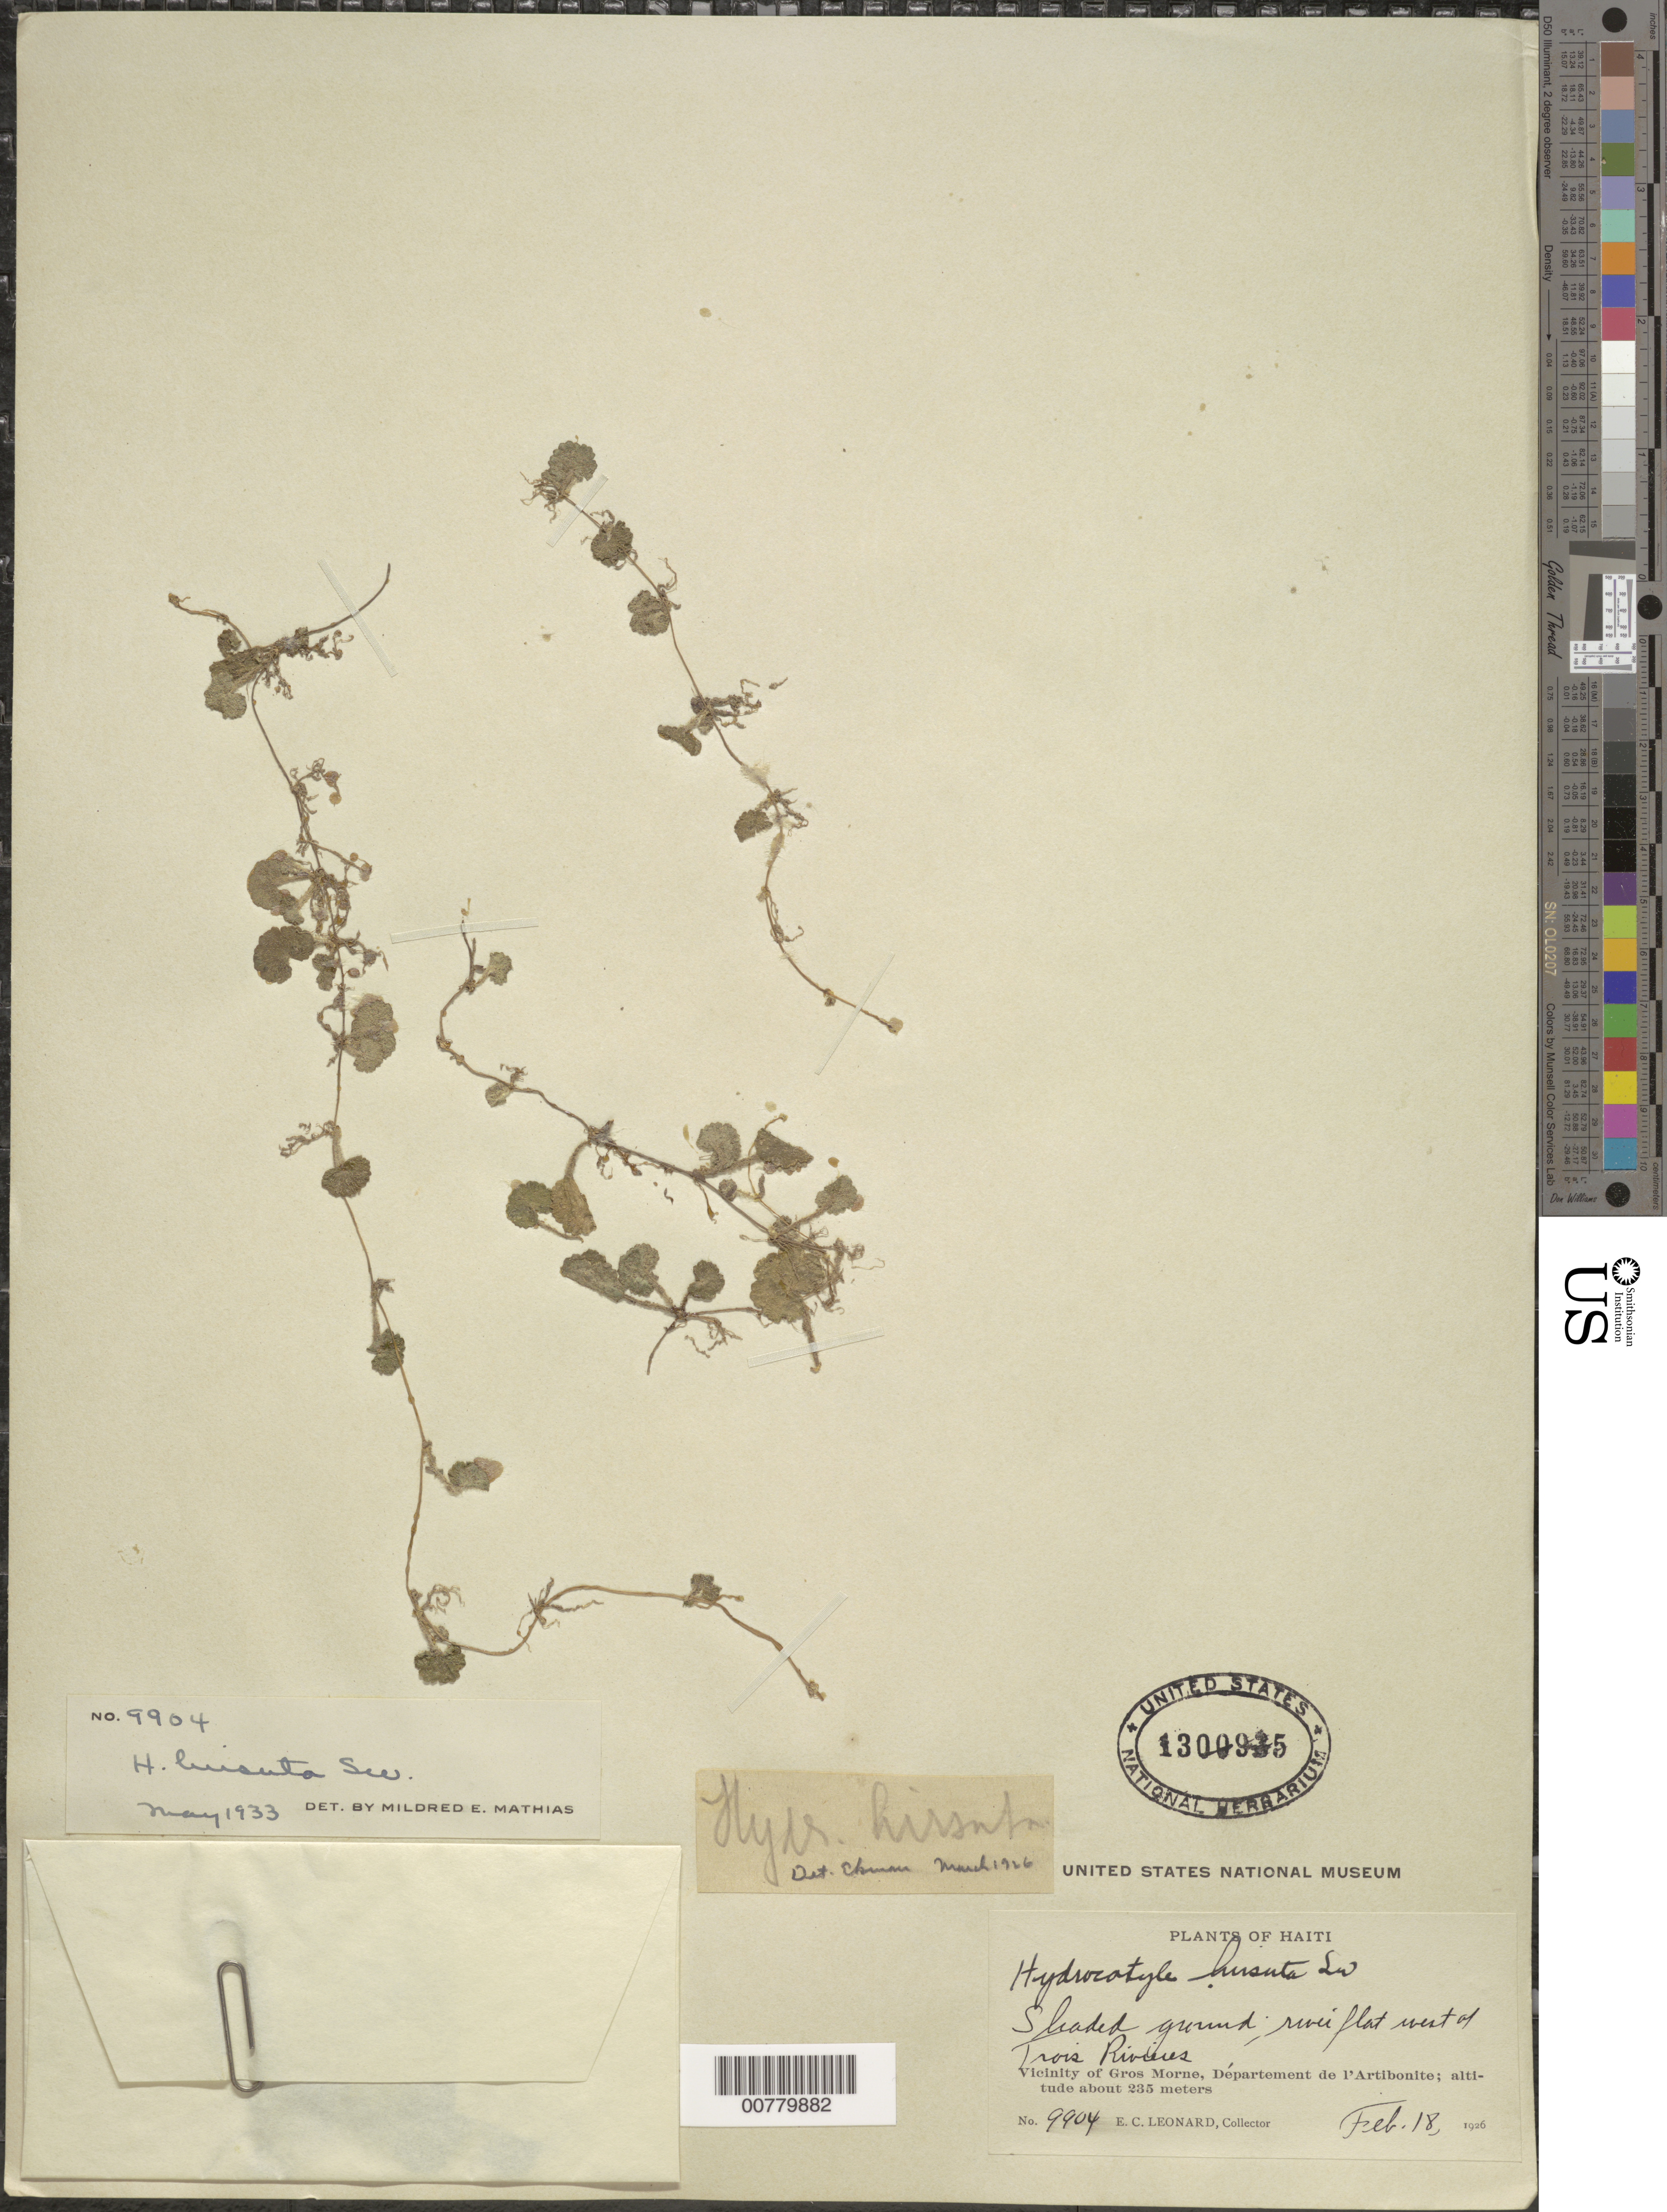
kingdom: Plantae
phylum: Tracheophyta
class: Magnoliopsida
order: Apiales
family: Araliaceae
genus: Hydrocotyle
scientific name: Hydrocotyle hirsuta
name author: Sw.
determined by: Mathias, M. E.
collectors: E. C. Leonard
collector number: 9904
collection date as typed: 18 Feb 1926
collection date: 1926-02-18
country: Haiti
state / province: Artibonite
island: Hispaniola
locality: Vicinity of Gros Morne, river flat west of Trois Rivieres.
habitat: Shaded ground.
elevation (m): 235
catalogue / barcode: US 1300935